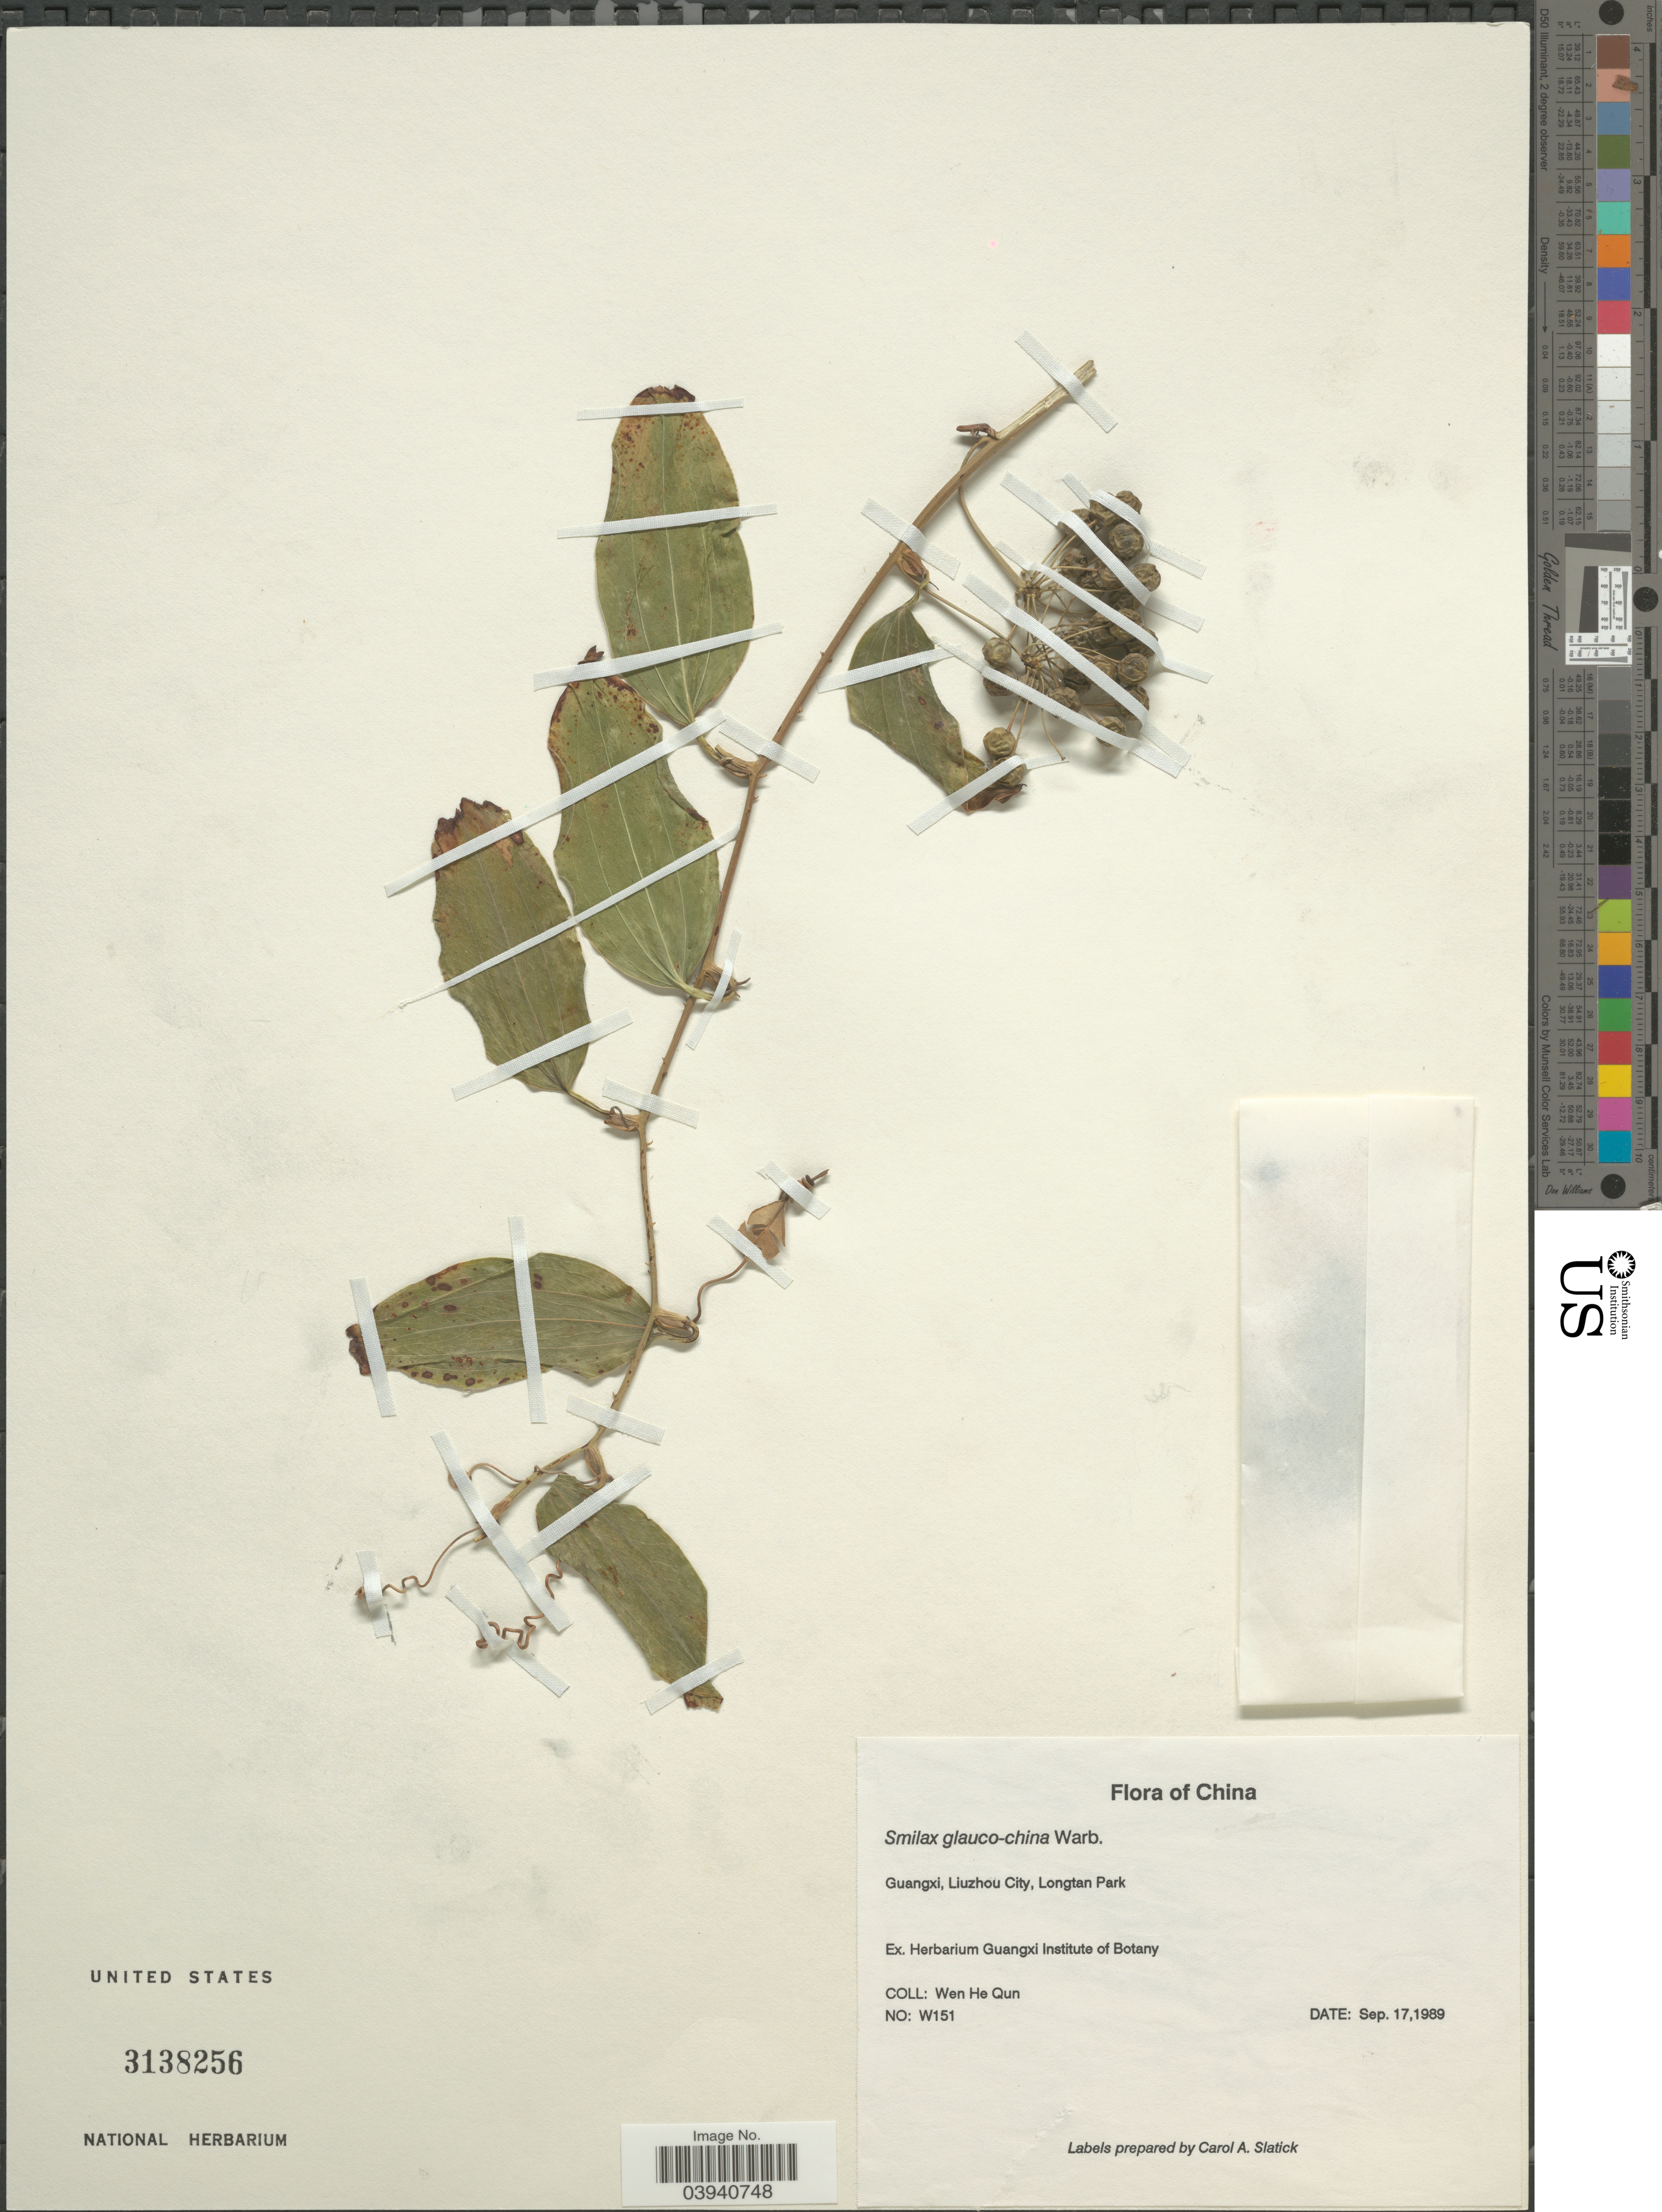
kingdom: Plantae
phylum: Tracheophyta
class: Liliopsida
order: Liliales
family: Smilacaceae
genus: Smilax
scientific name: Smilax glaucochina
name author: Warb. in Diels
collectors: H. Wen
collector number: W151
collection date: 1989-09-17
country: China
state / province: Guangxi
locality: Liuzhou City, Longtan Park.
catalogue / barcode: US 3138256